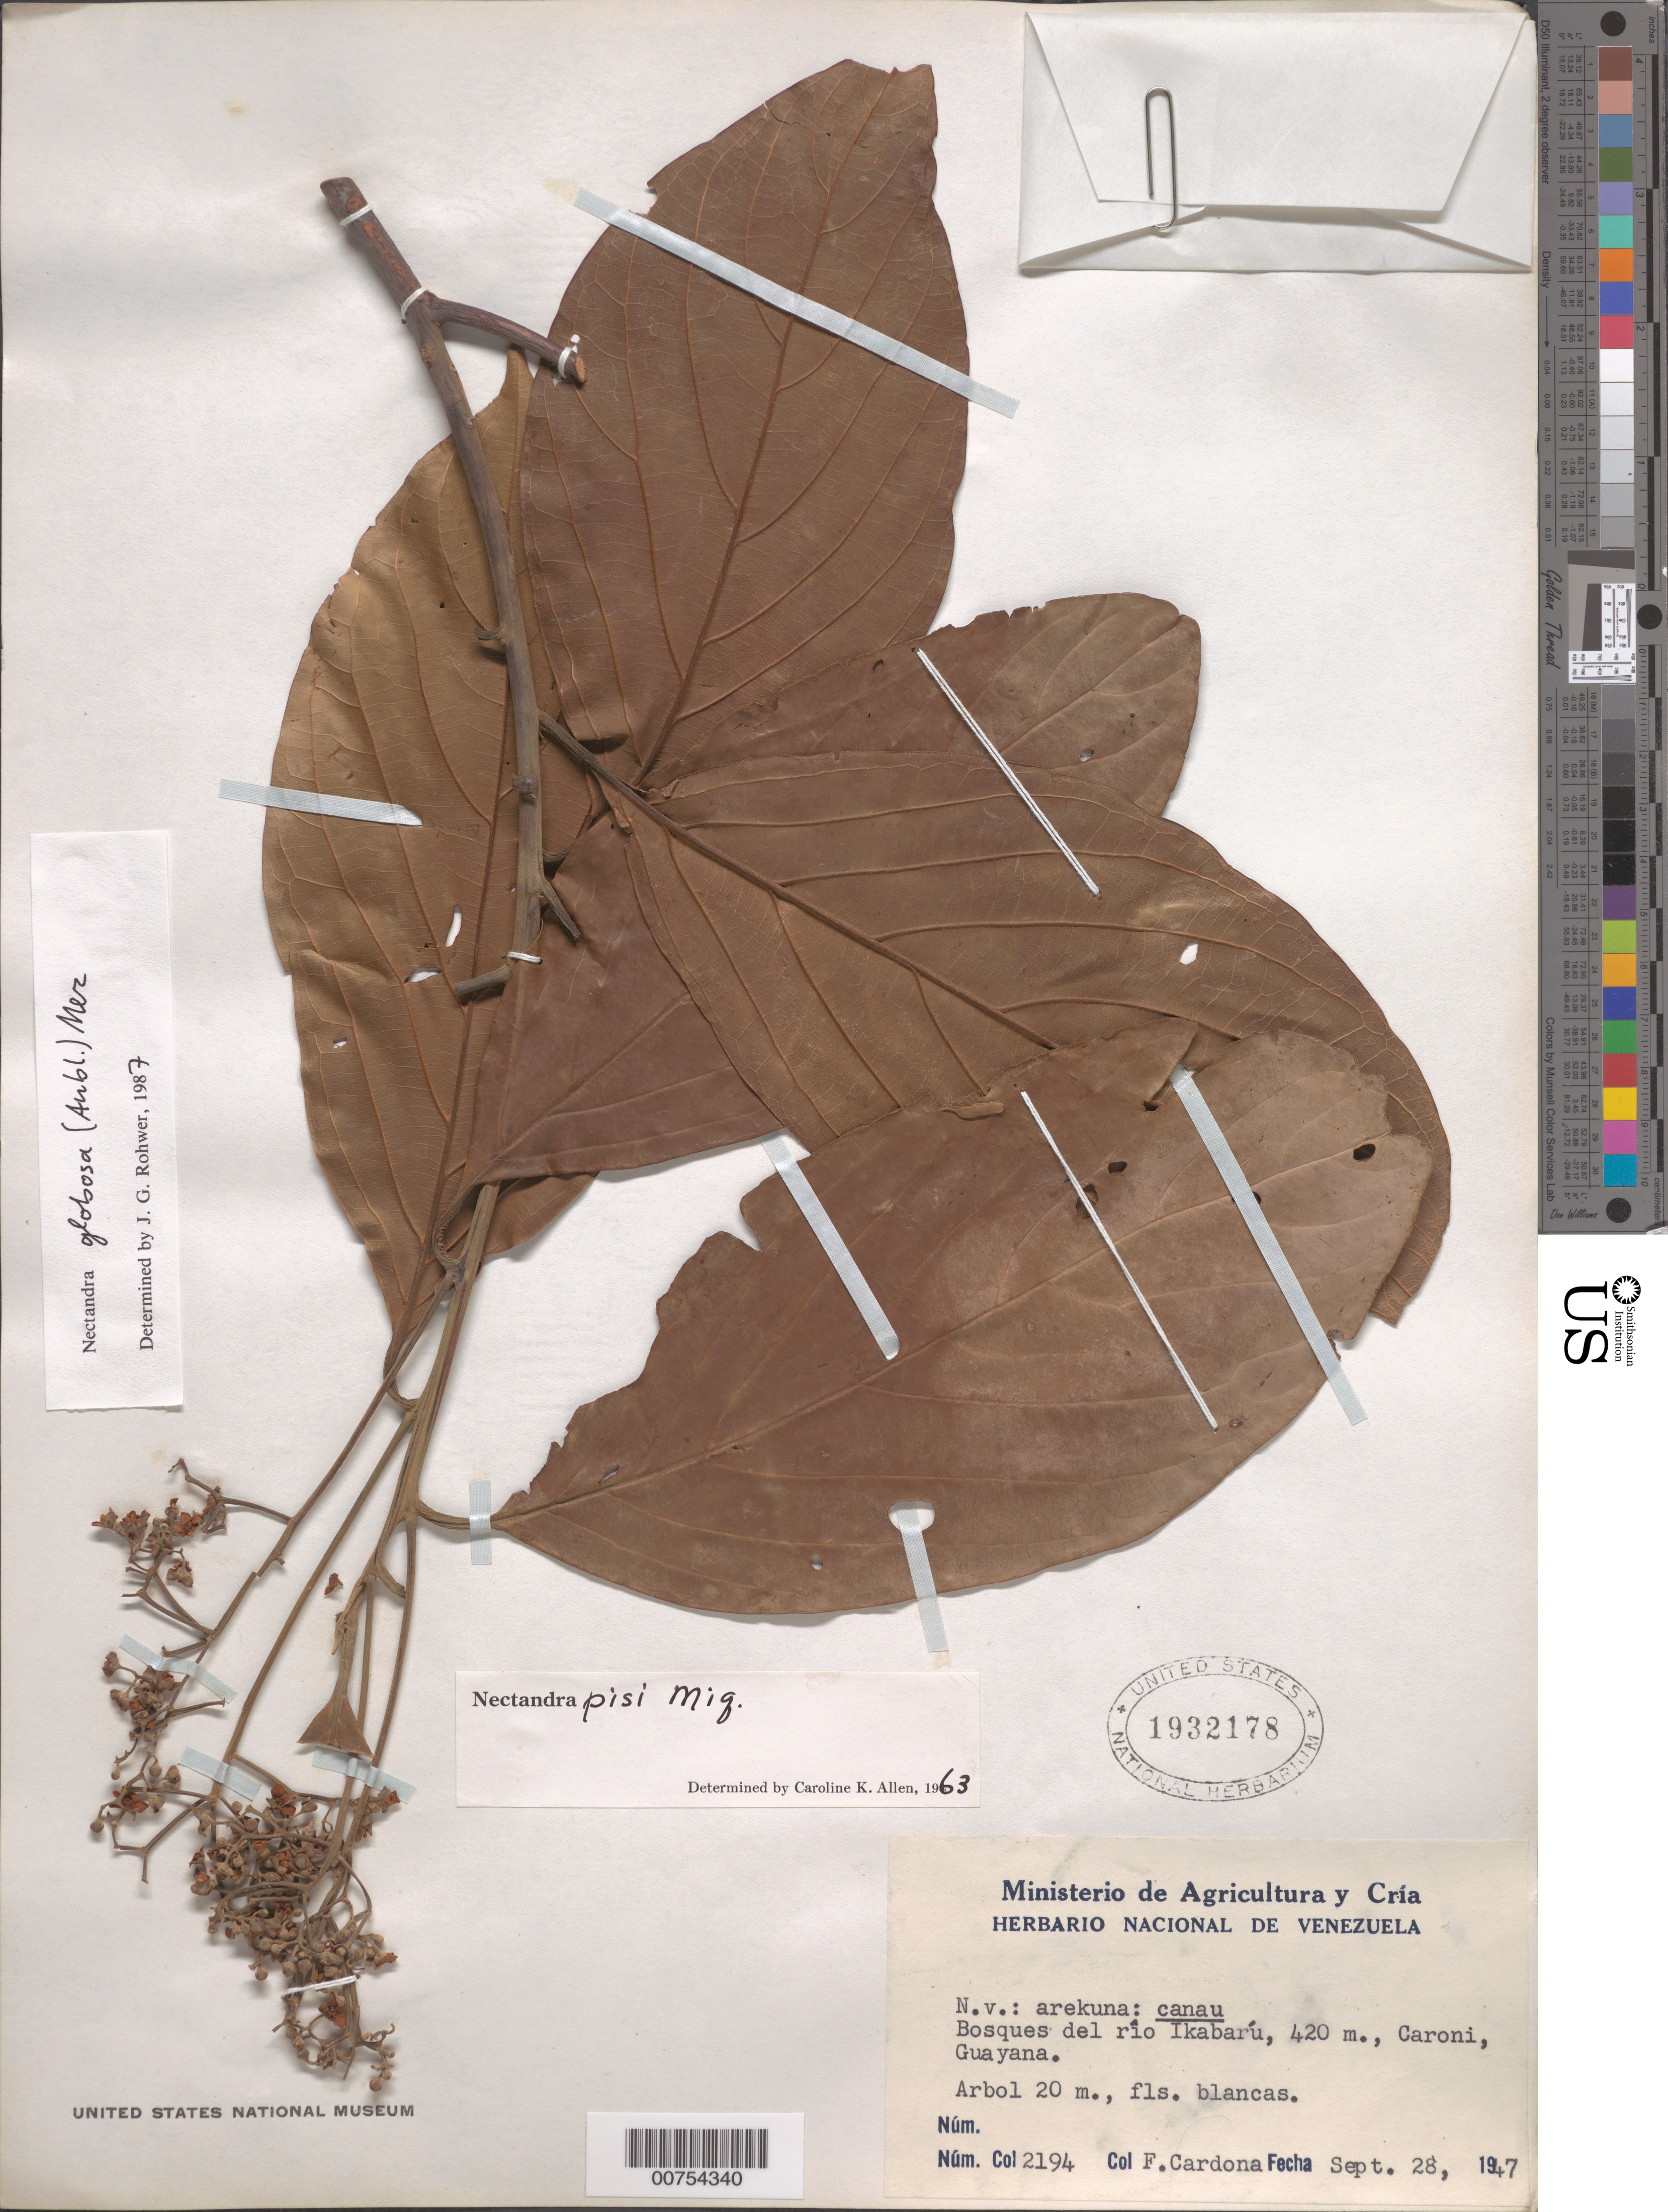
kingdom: Plantae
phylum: Tracheophyta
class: Magnoliopsida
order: Laurales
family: Lauraceae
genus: Nectandra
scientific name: Nectandra globosa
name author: (Aubl.) Mez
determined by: Rohwer, J. G.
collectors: F. Cardona Puig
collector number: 2194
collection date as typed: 28-Sep-47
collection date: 1947-09-28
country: Venezuela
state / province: Bolívar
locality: Río Ikabarú, Caroní (Guayana)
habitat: Forest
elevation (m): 420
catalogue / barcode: US 1932178